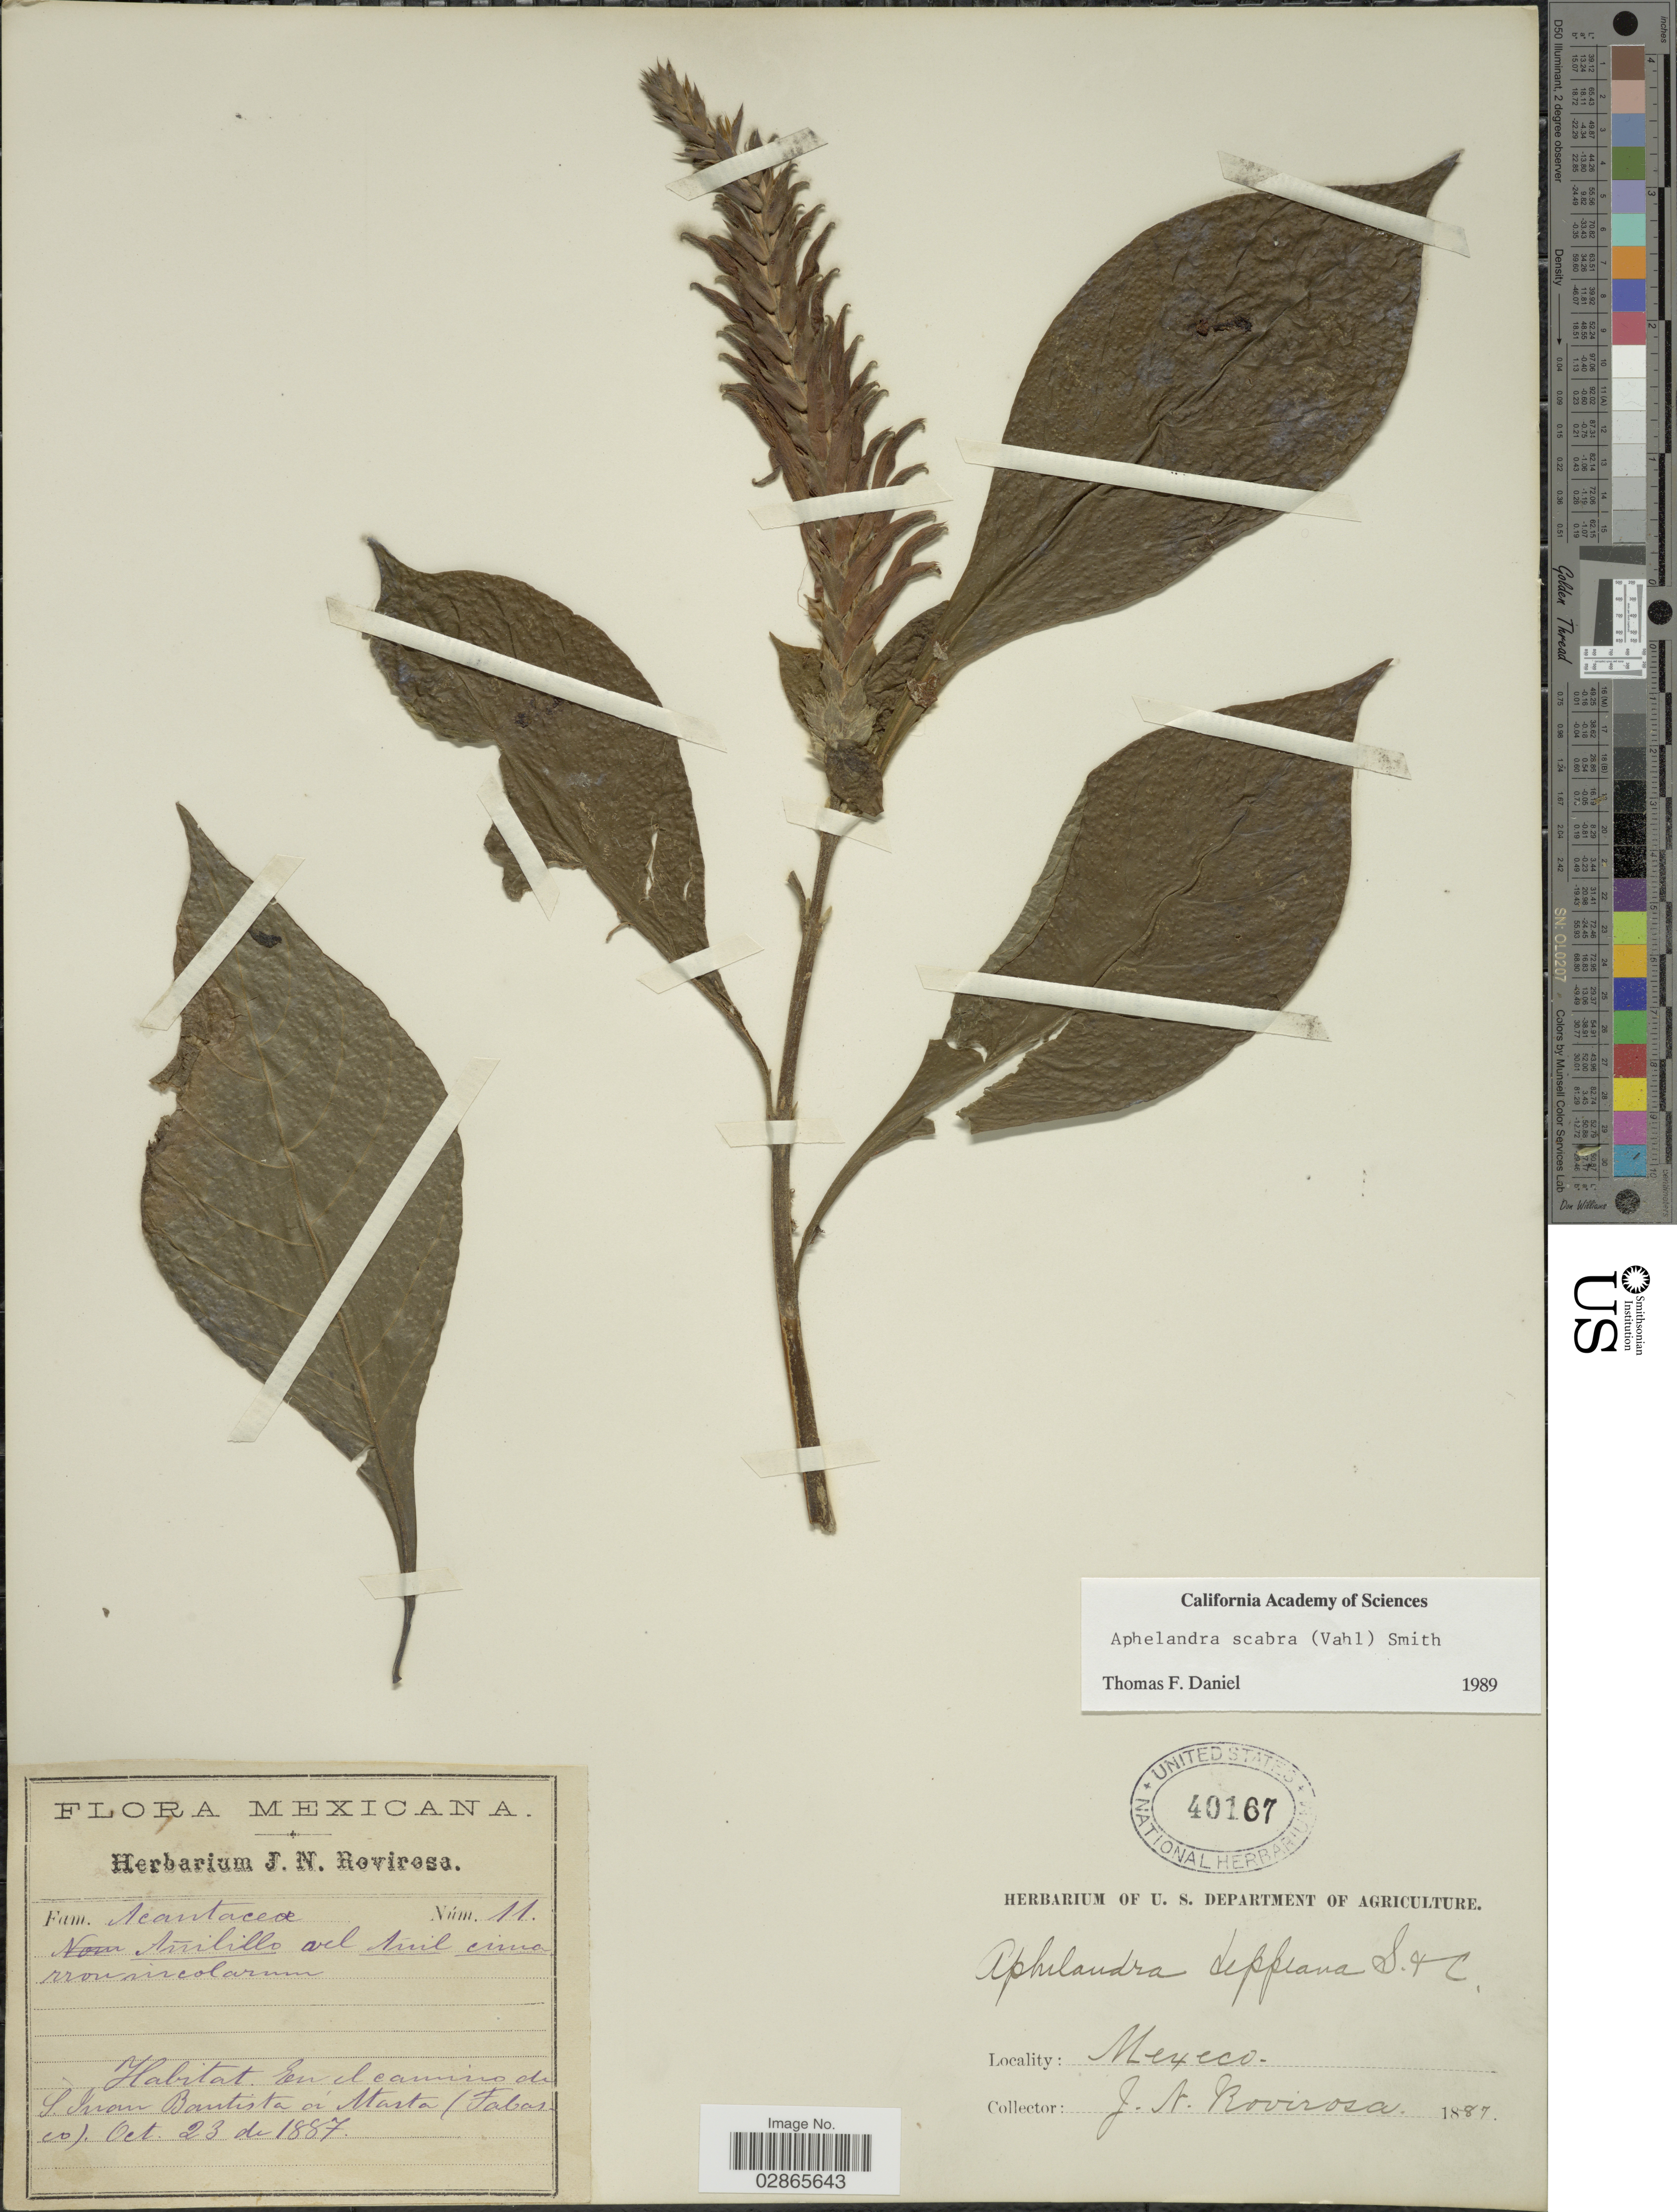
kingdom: Plantae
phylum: Tracheophyta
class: Magnoliopsida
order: Lamiales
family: Acanthaceae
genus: Aphelandra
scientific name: Aphelandra deppeana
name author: Schltdl. & Cham.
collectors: J. N. Rovirosa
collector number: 11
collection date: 1887-10-23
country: Mexico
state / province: Tabasco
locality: En el camino de S. Juan Bautisita á Marta (Tabasco).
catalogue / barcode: US 40167